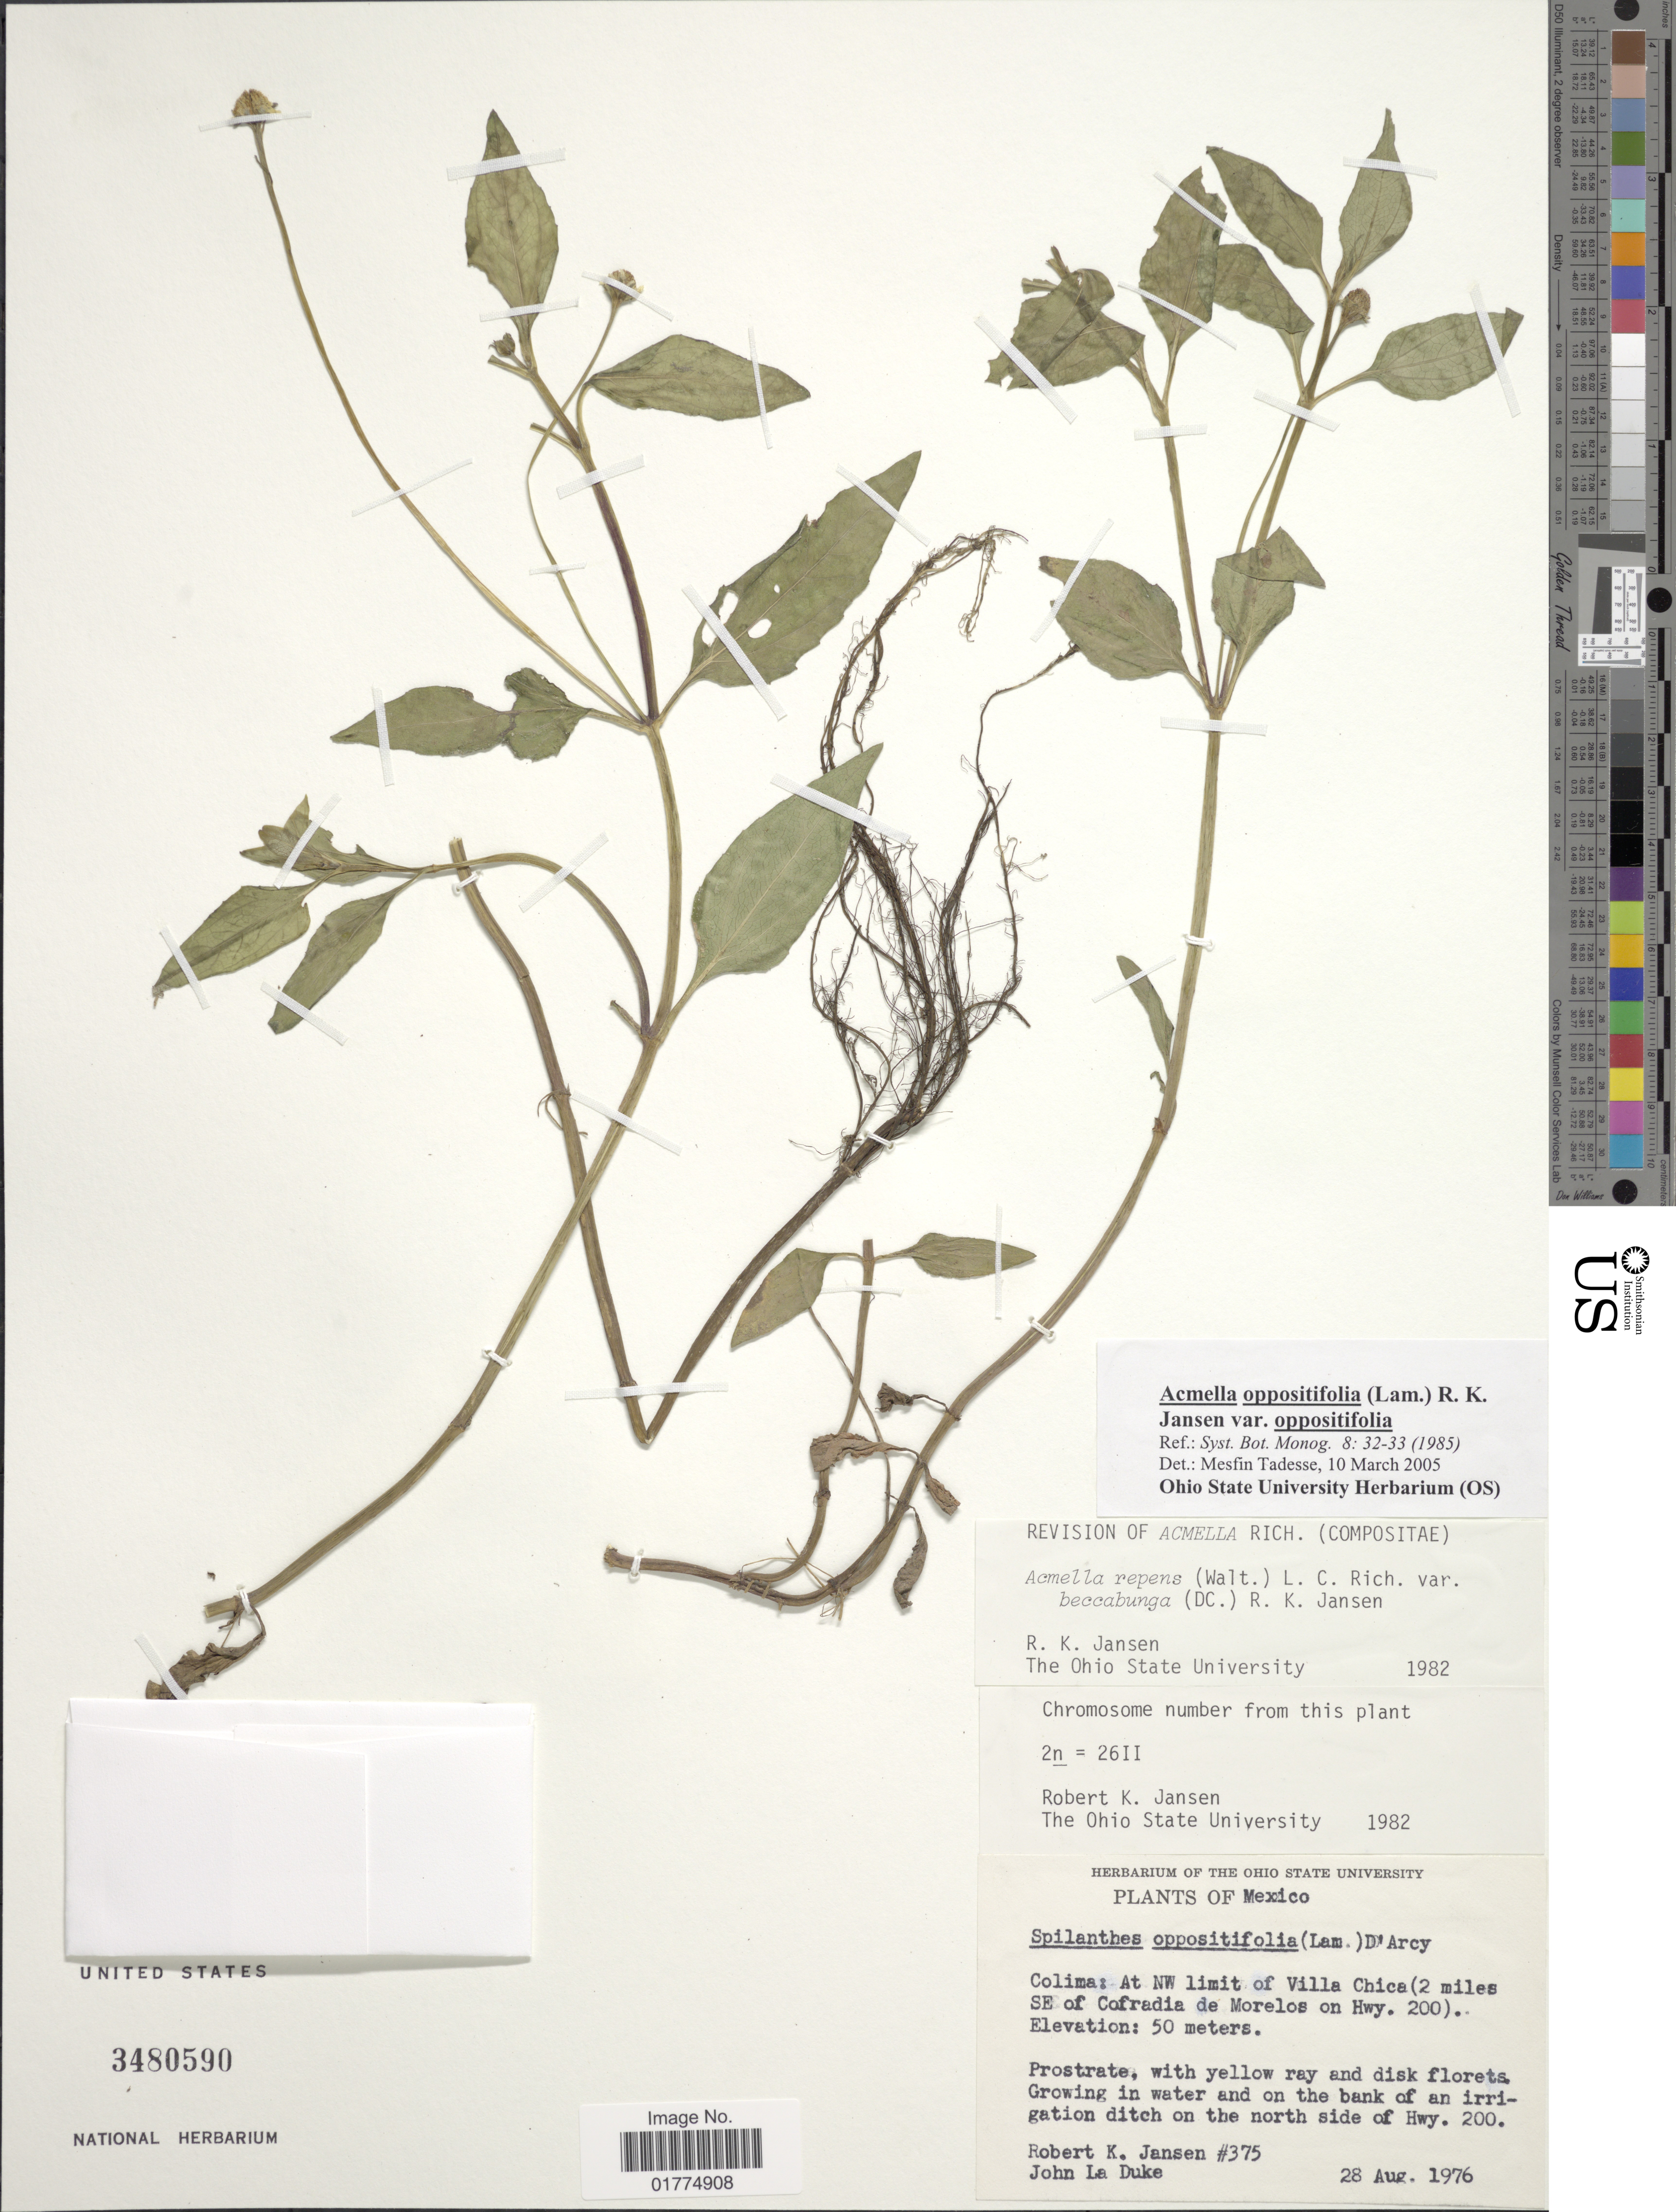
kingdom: Plantae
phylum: Tracheophyta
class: Magnoliopsida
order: Asterales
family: Asteraceae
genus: Acmella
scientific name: Acmella repens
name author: (Walter) Rich.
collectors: R. K. Jansen & J. La Duke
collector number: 375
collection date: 1976-08-28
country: Mexico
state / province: Colima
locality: Colima: At NW limit of Villa Chice (2 miles SE of Cofradia de Morelos on Hwy. 200)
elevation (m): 50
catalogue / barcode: US 3480590